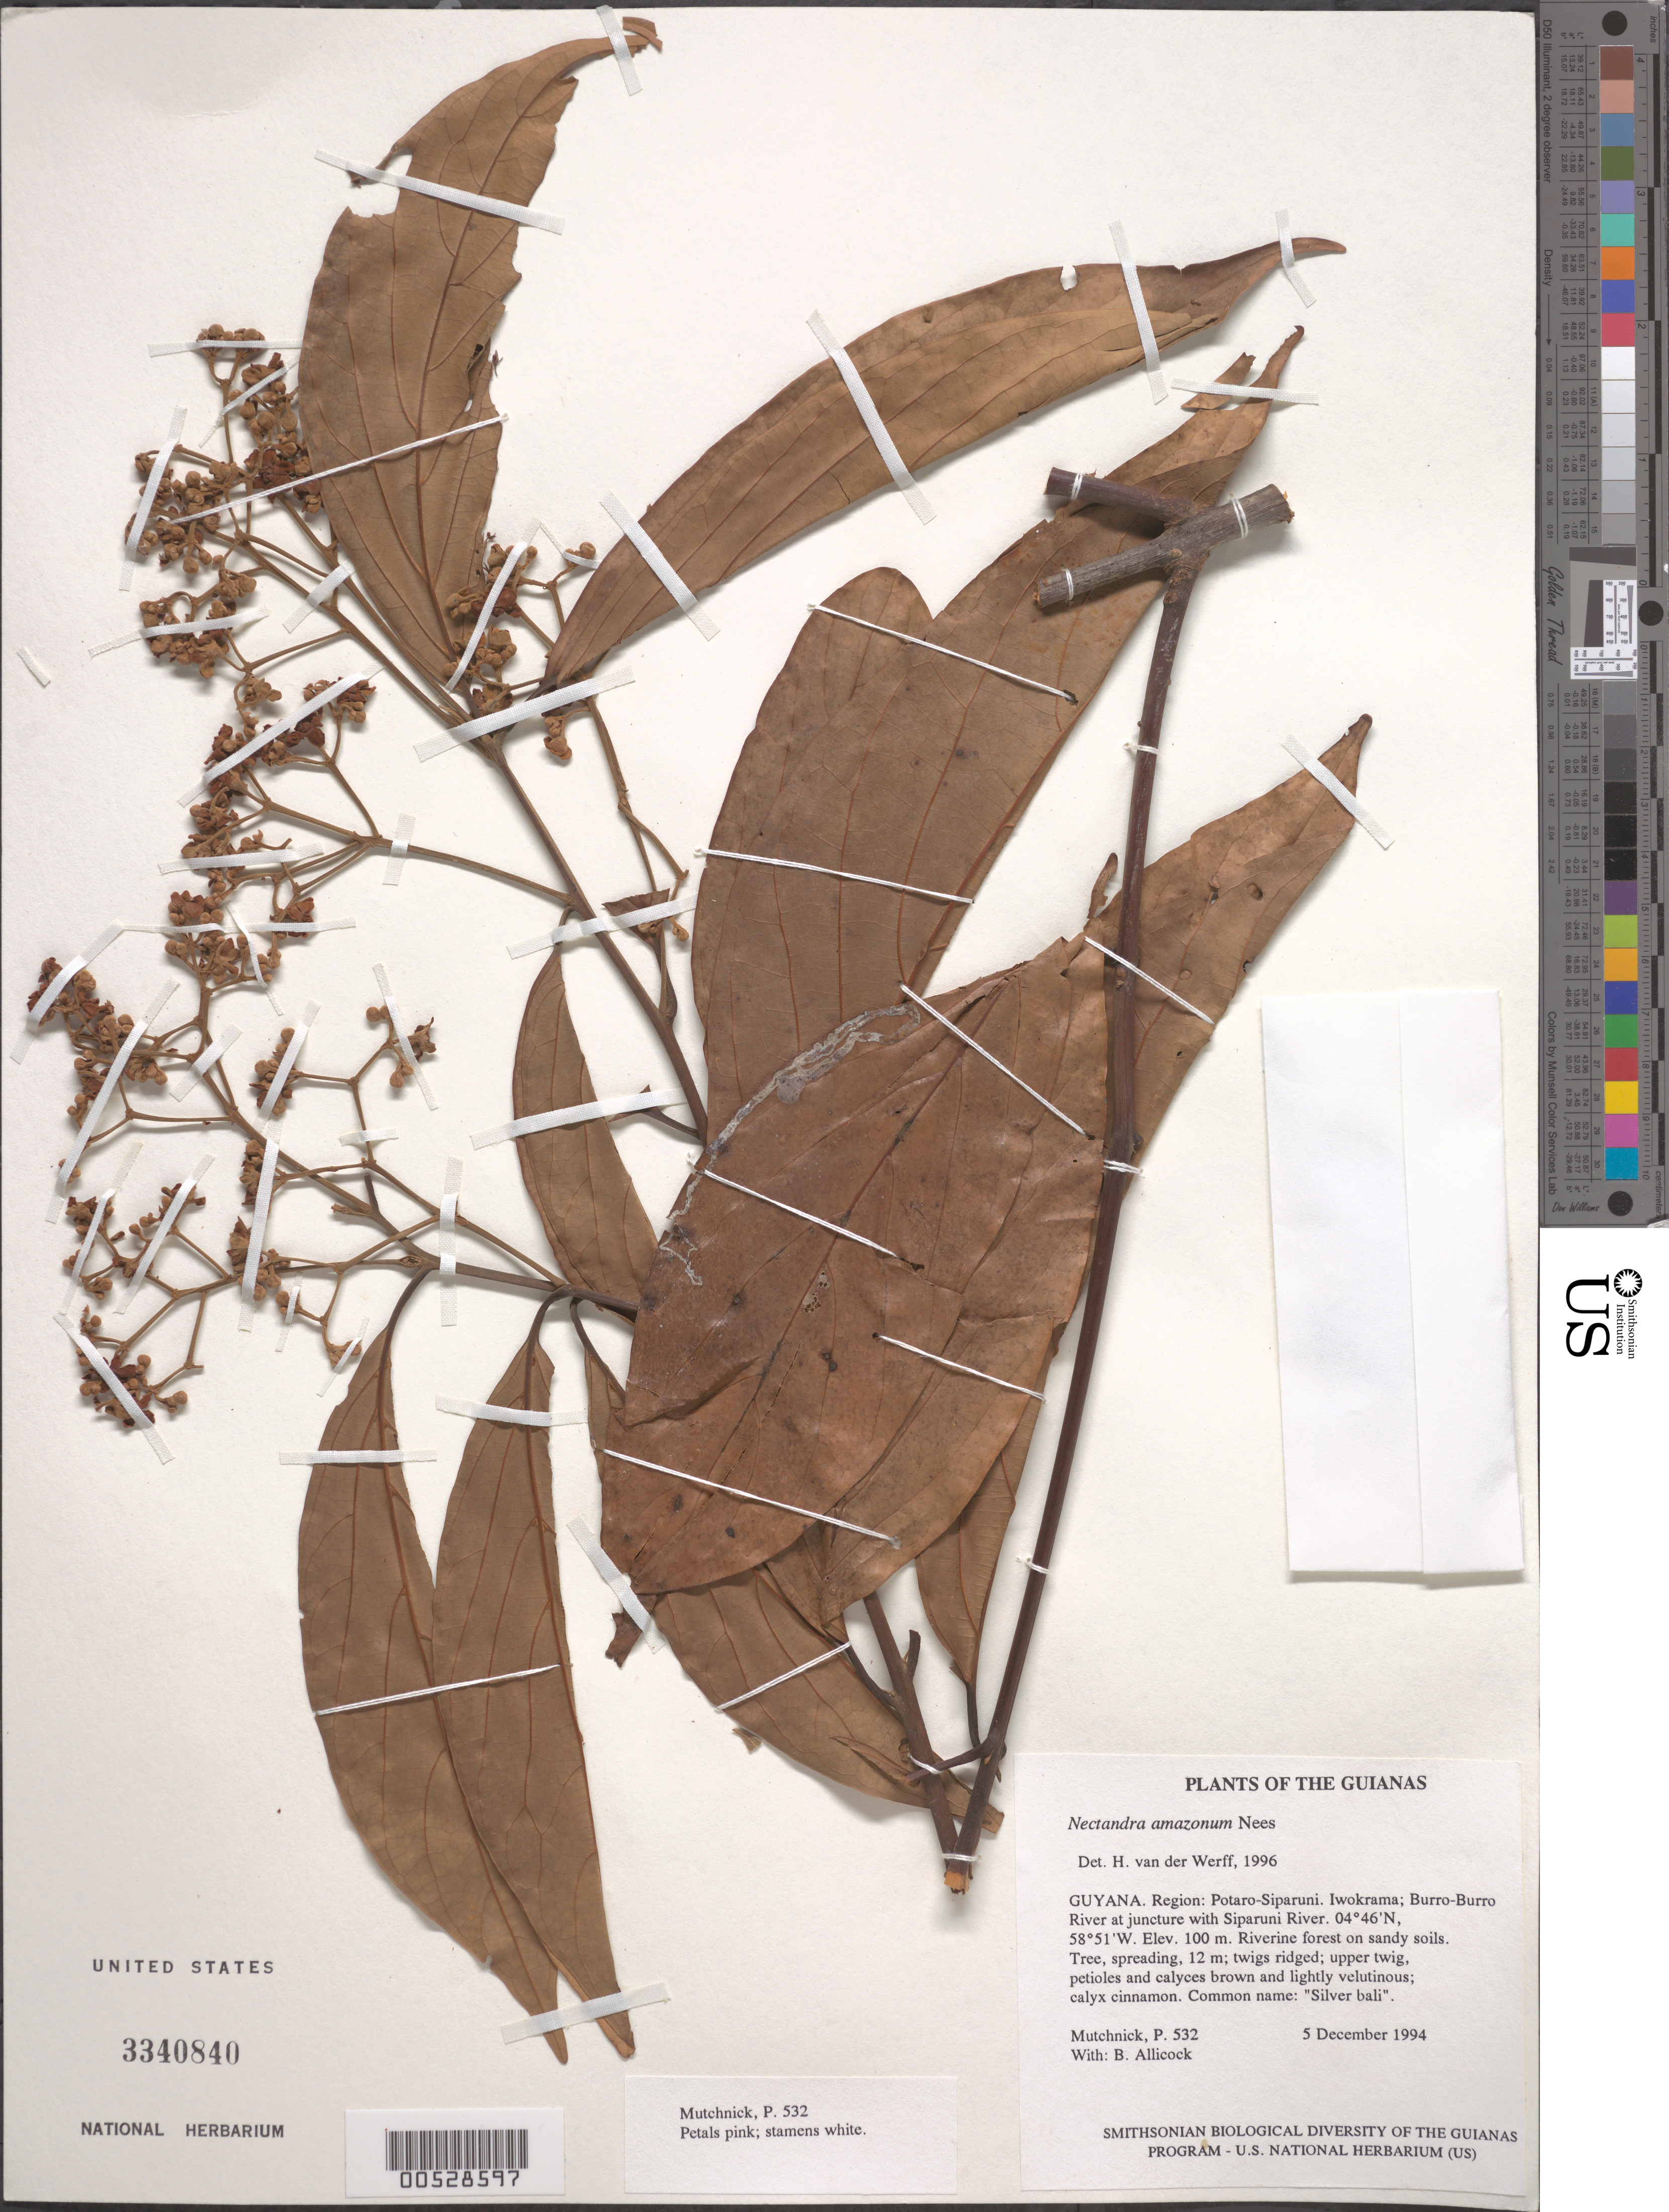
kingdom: Plantae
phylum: Tracheophyta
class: Magnoliopsida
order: Laurales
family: Lauraceae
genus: Nectandra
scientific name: Nectandra amazonum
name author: Nees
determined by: van der Werff, H., (MO), Missouri Botanical Garden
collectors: P. Mutchnick & B. Allicock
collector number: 532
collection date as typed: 5 December 1994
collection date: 1994-12-05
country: Guyana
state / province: Potaro-Siparuni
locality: Iwokrama; Burro-Burro River at juncture with Siparuni River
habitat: Riverine forest on sandy soils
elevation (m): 100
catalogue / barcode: US 3340840